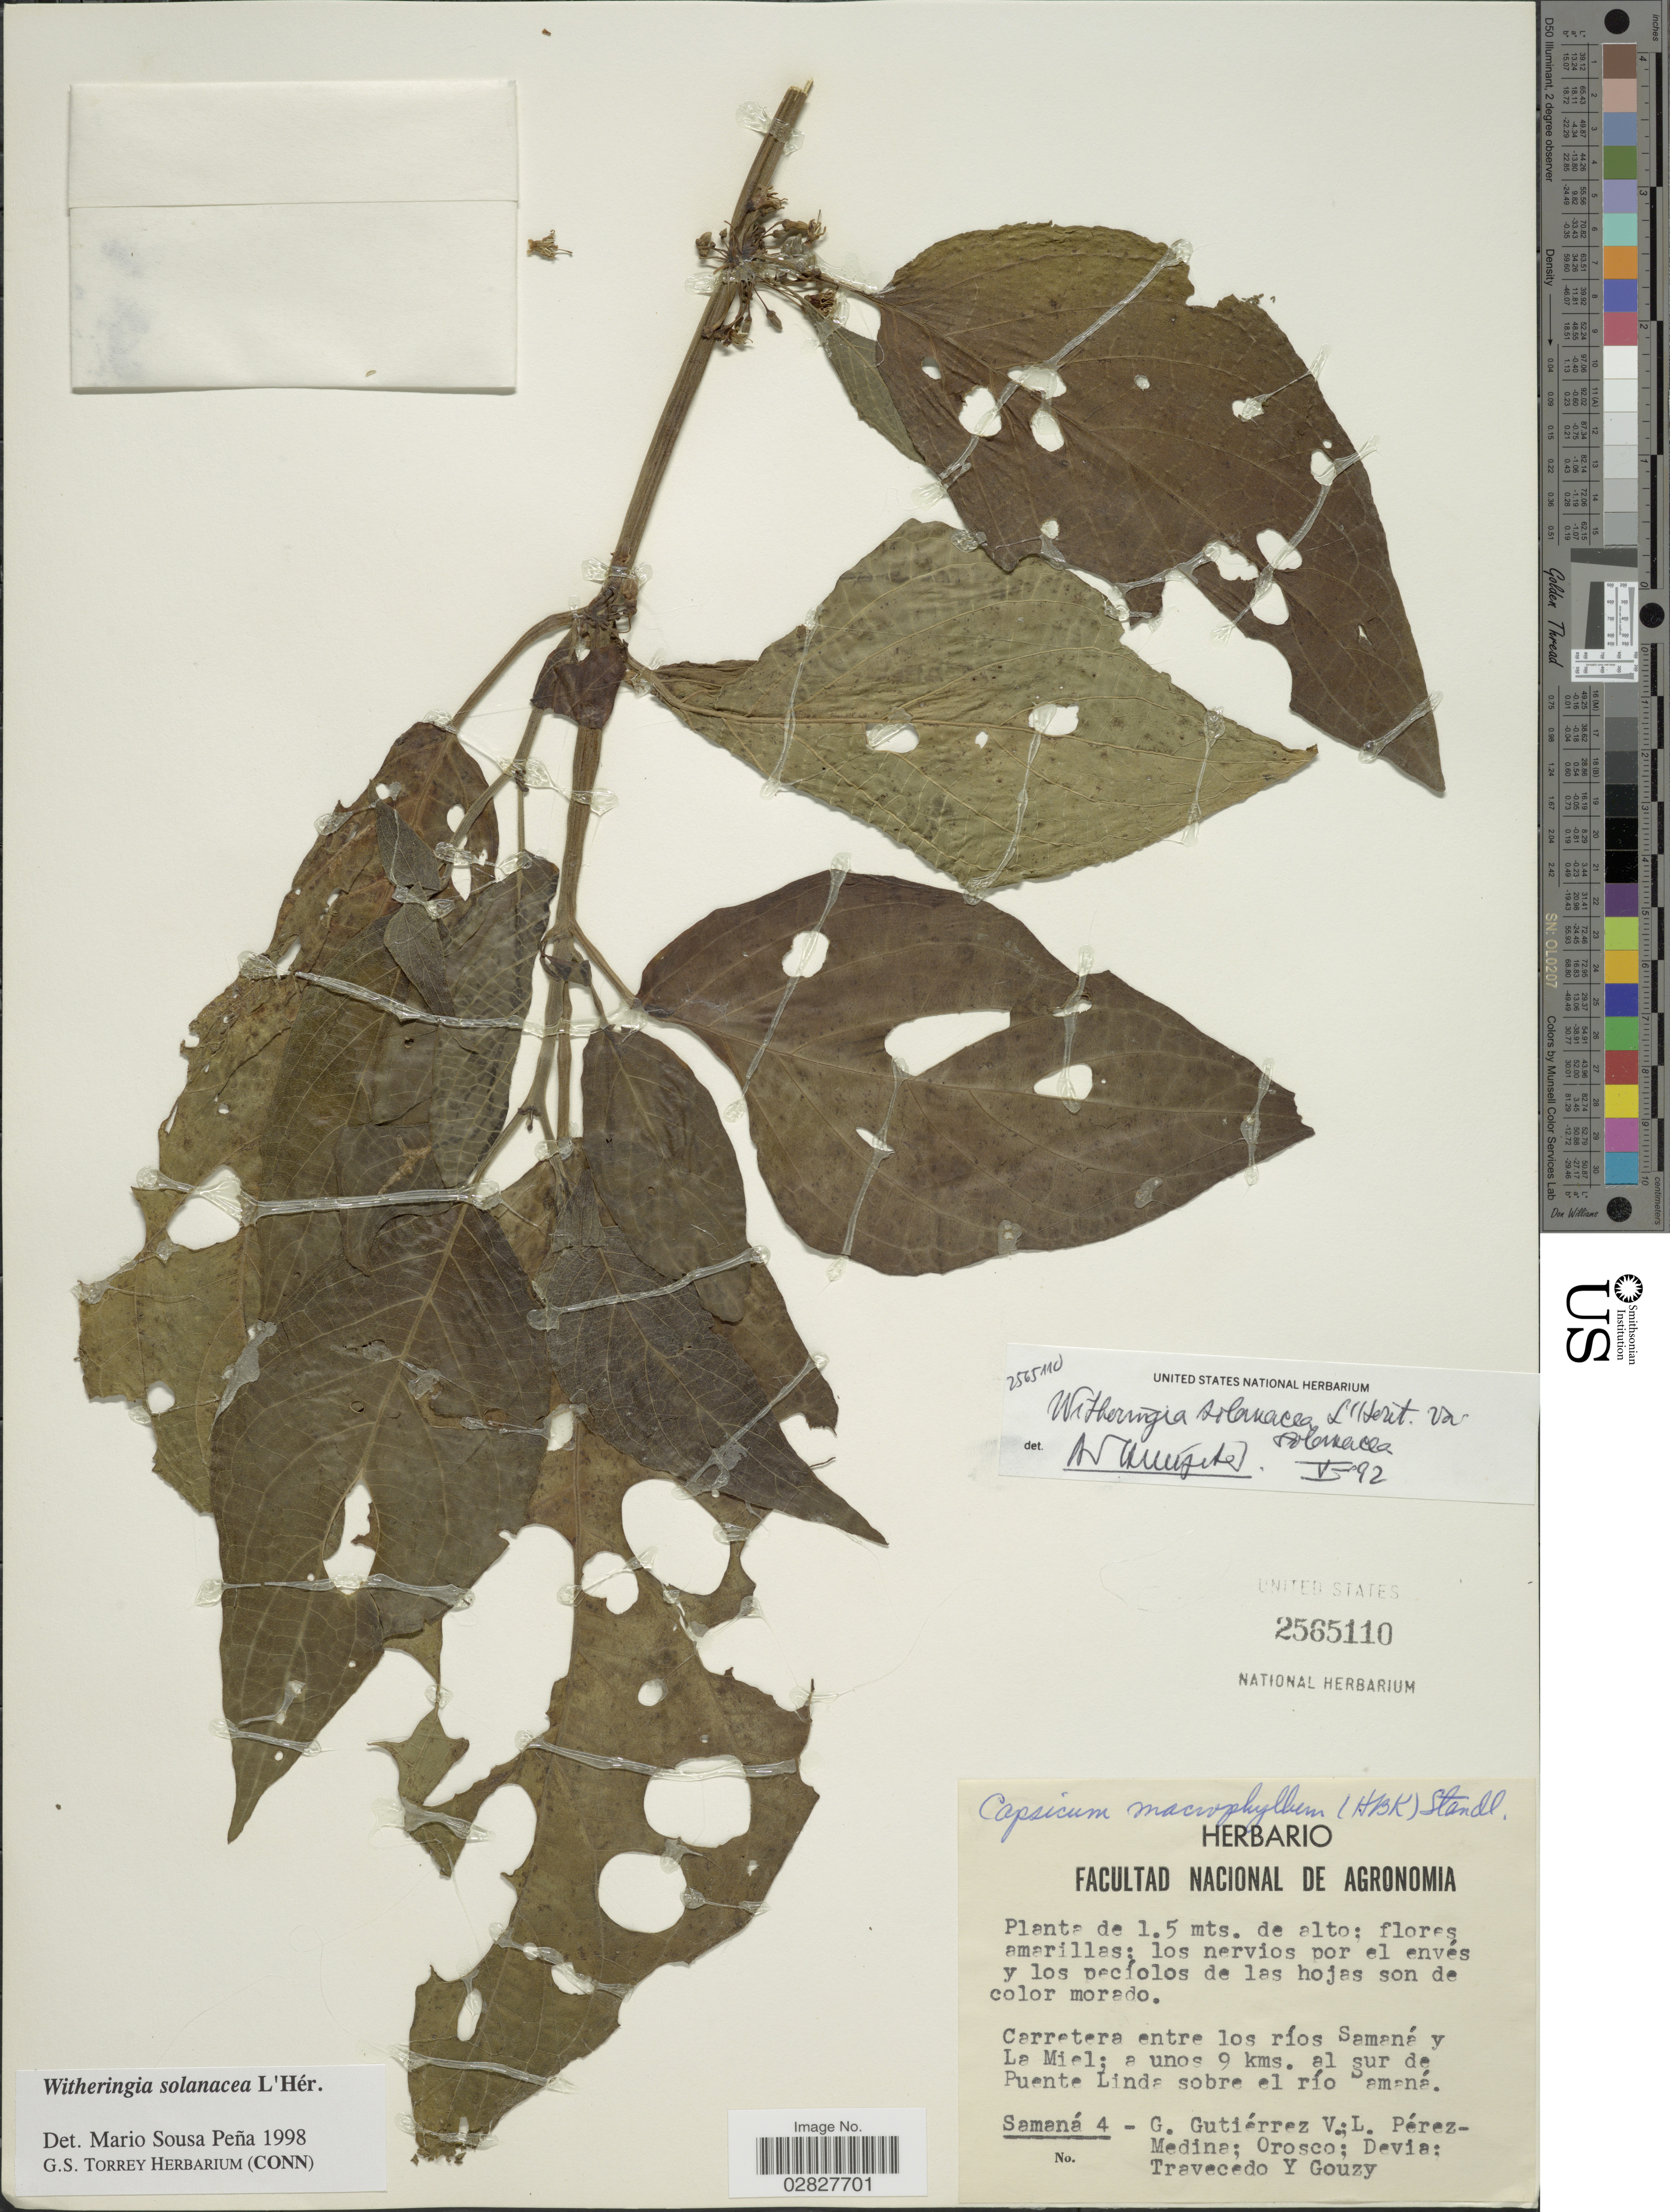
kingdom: Plantae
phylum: Tracheophyta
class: Magnoliopsida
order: Solanales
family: Solanaceae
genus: Witheringia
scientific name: Witheringia solanacea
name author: L'Hér.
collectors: G. Gutiérrez V., L. Pérez-Medina, Orosco, -. Devia & et al.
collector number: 4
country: Dominican Republic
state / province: Samaná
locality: Carretera entre los ríos Samaná y La Miel; a unos 9 kms. al sur de Puente Linda sobre el río amaná.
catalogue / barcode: US 2565110